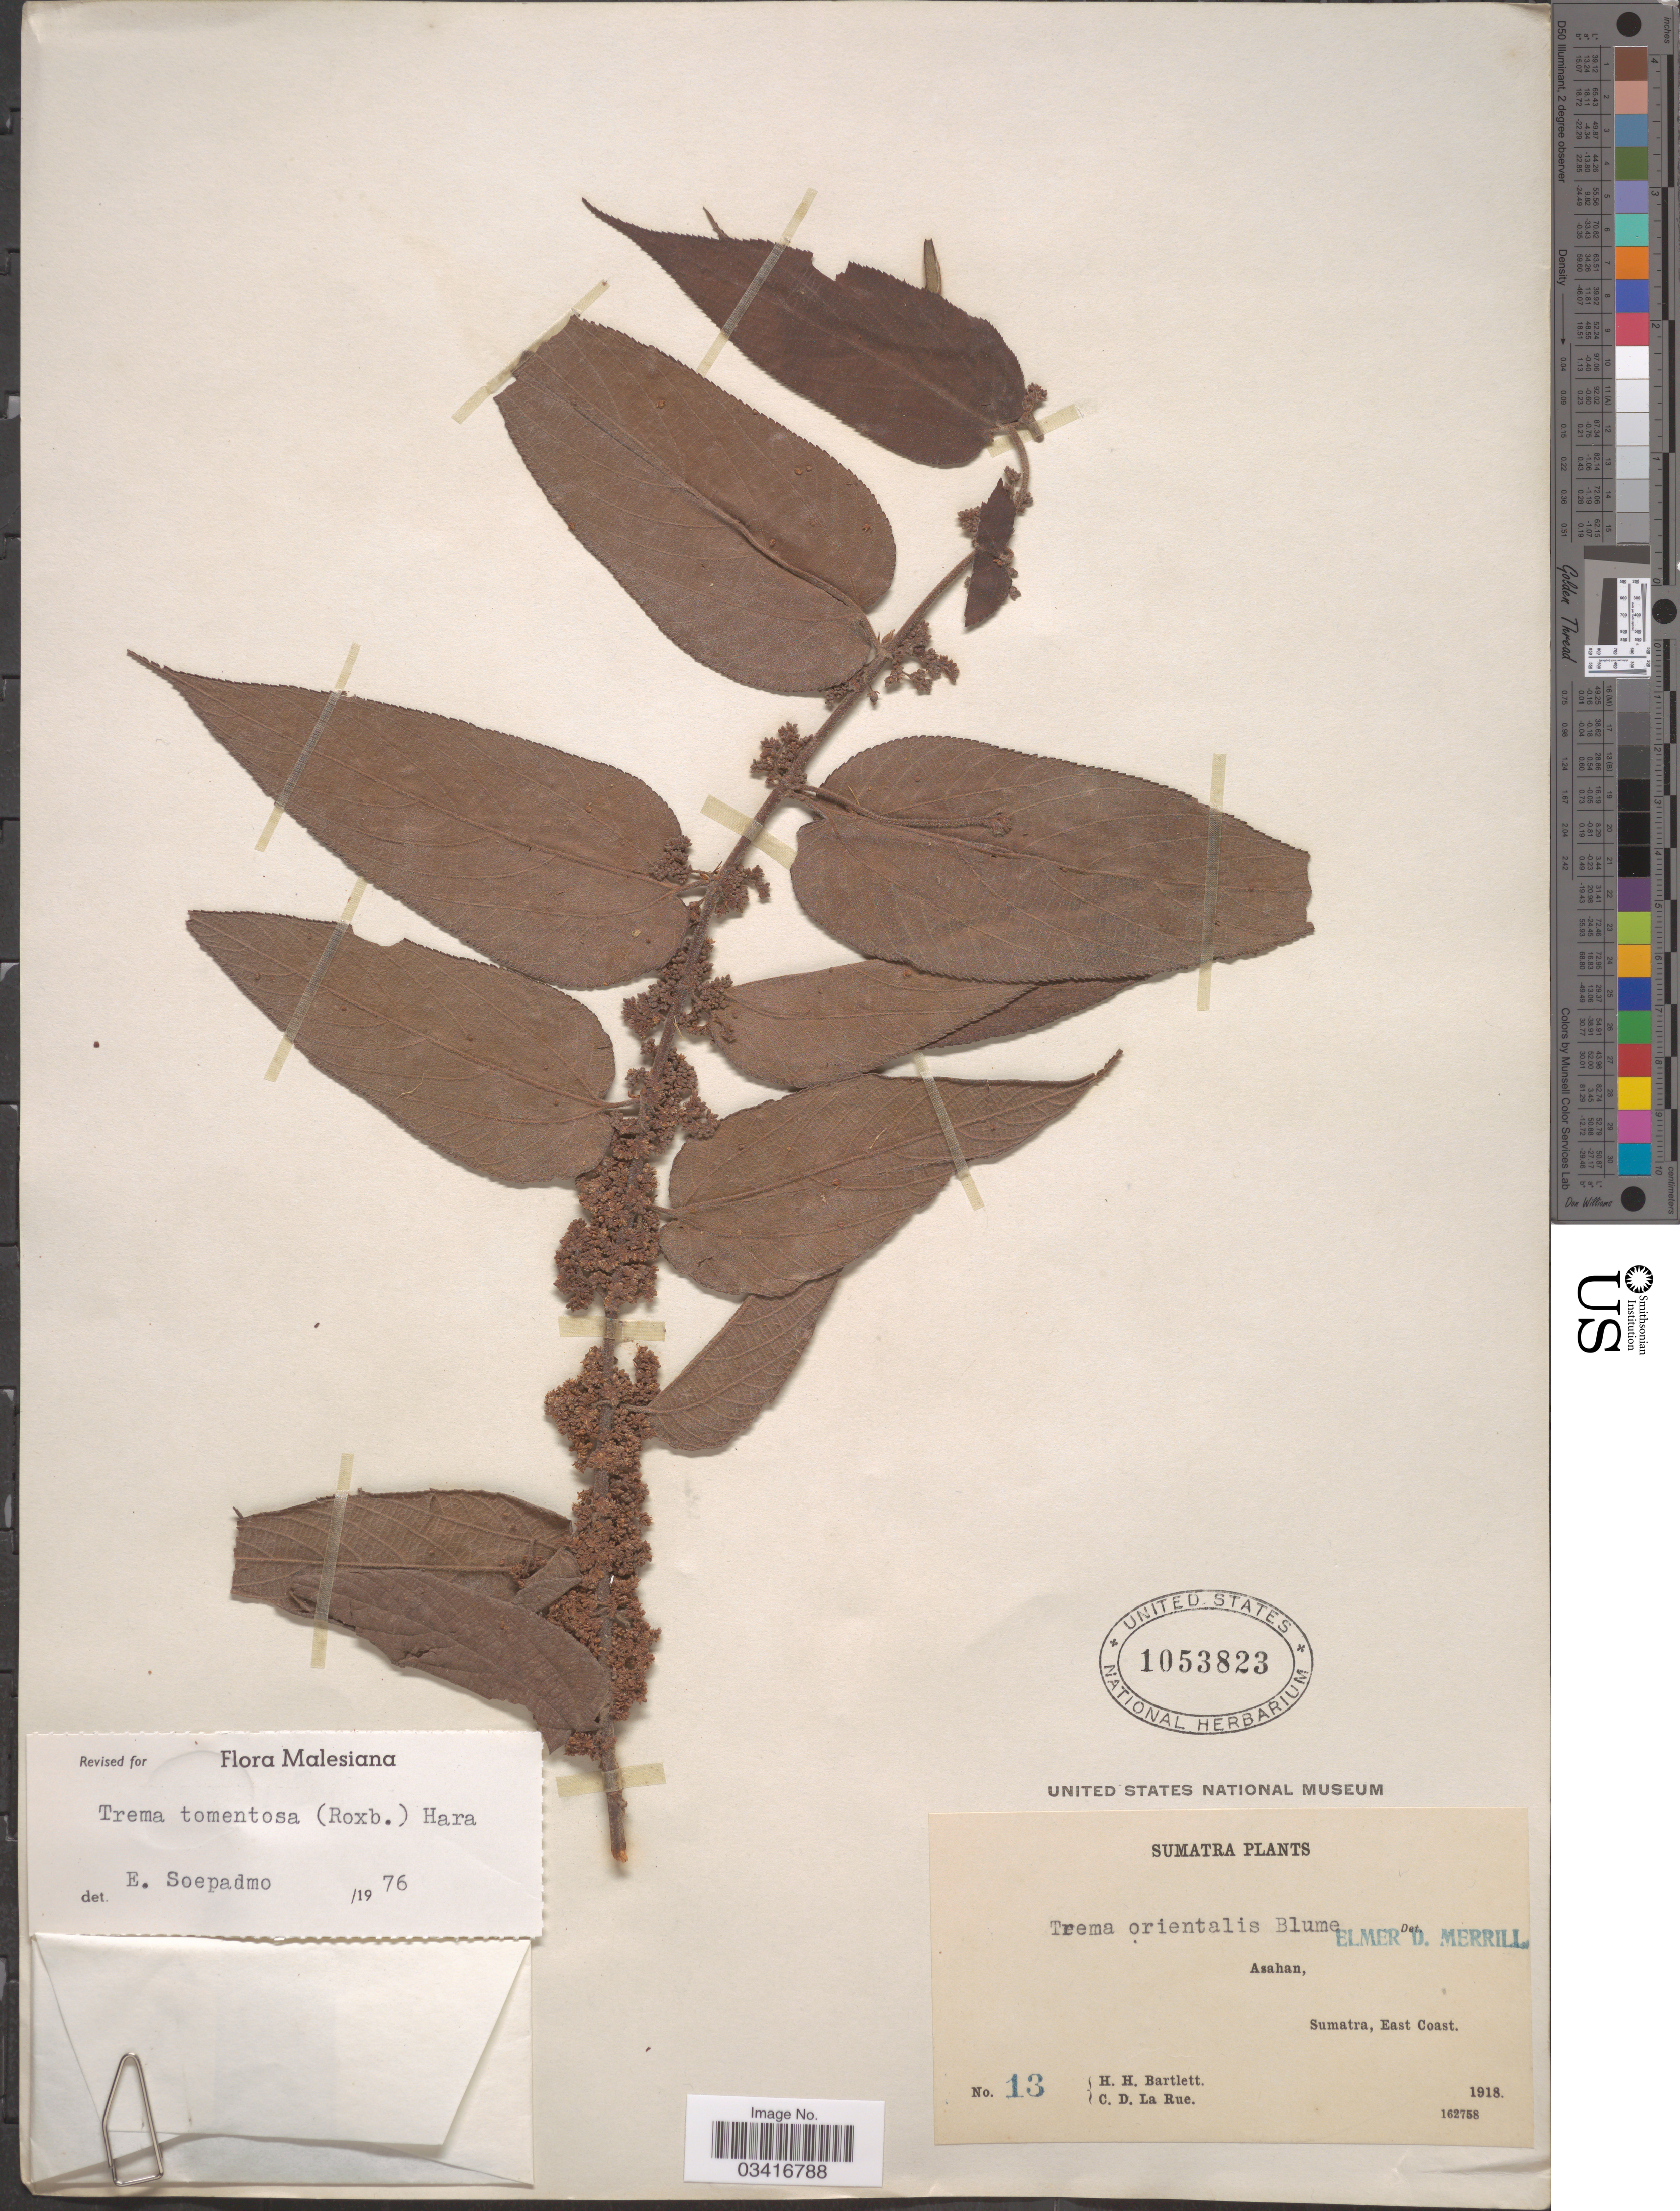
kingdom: Plantae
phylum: Tracheophyta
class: Magnoliopsida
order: Rosales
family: Cannabaceae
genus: Trema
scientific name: Trema tomentosum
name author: (Roxb.) Y. Hara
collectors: H. H. Bartlett & C. La Rue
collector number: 13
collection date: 1918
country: Indonesia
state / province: Sumatra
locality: Asahan, East Coast.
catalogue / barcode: US 1053823